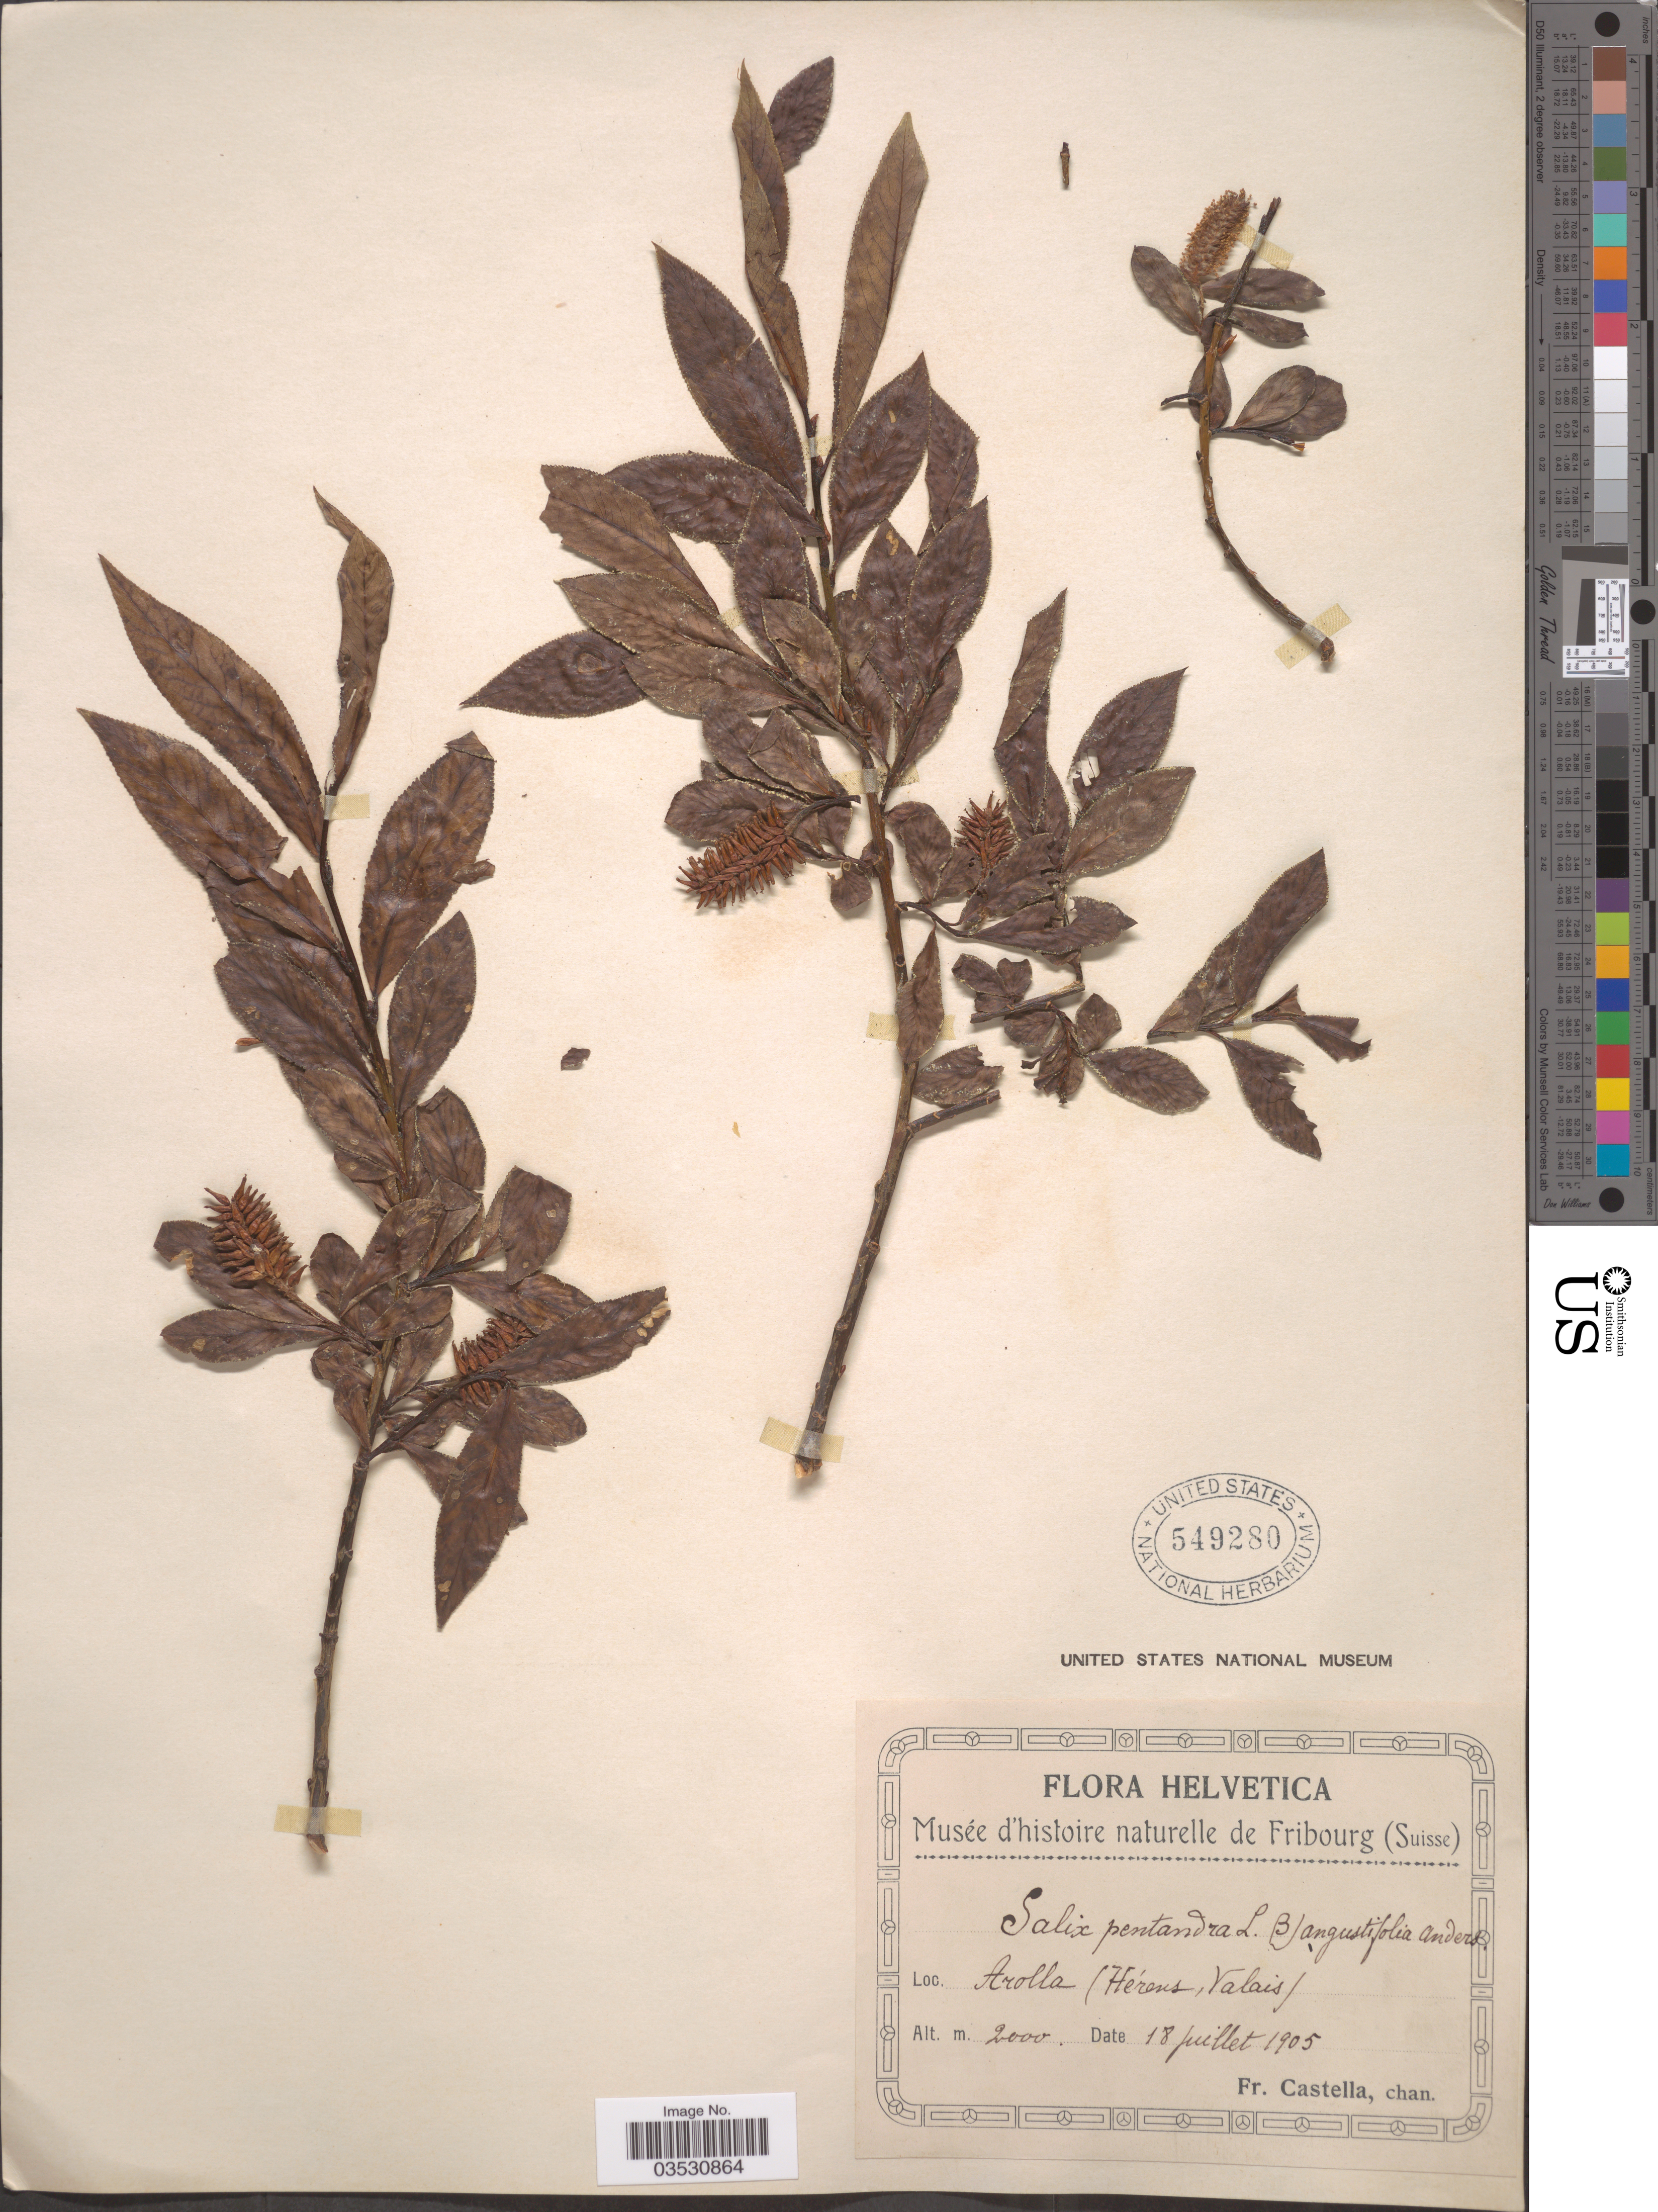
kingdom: Plantae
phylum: Tracheophyta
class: Magnoliopsida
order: Malpighiales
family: Salicaceae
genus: Salix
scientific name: Salix pentandra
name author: L.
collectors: Fr. Castella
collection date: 1905-07-18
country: Switzerland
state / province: Valais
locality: Helvetica. Arolla (Hérens).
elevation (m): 2000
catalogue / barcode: US 549280